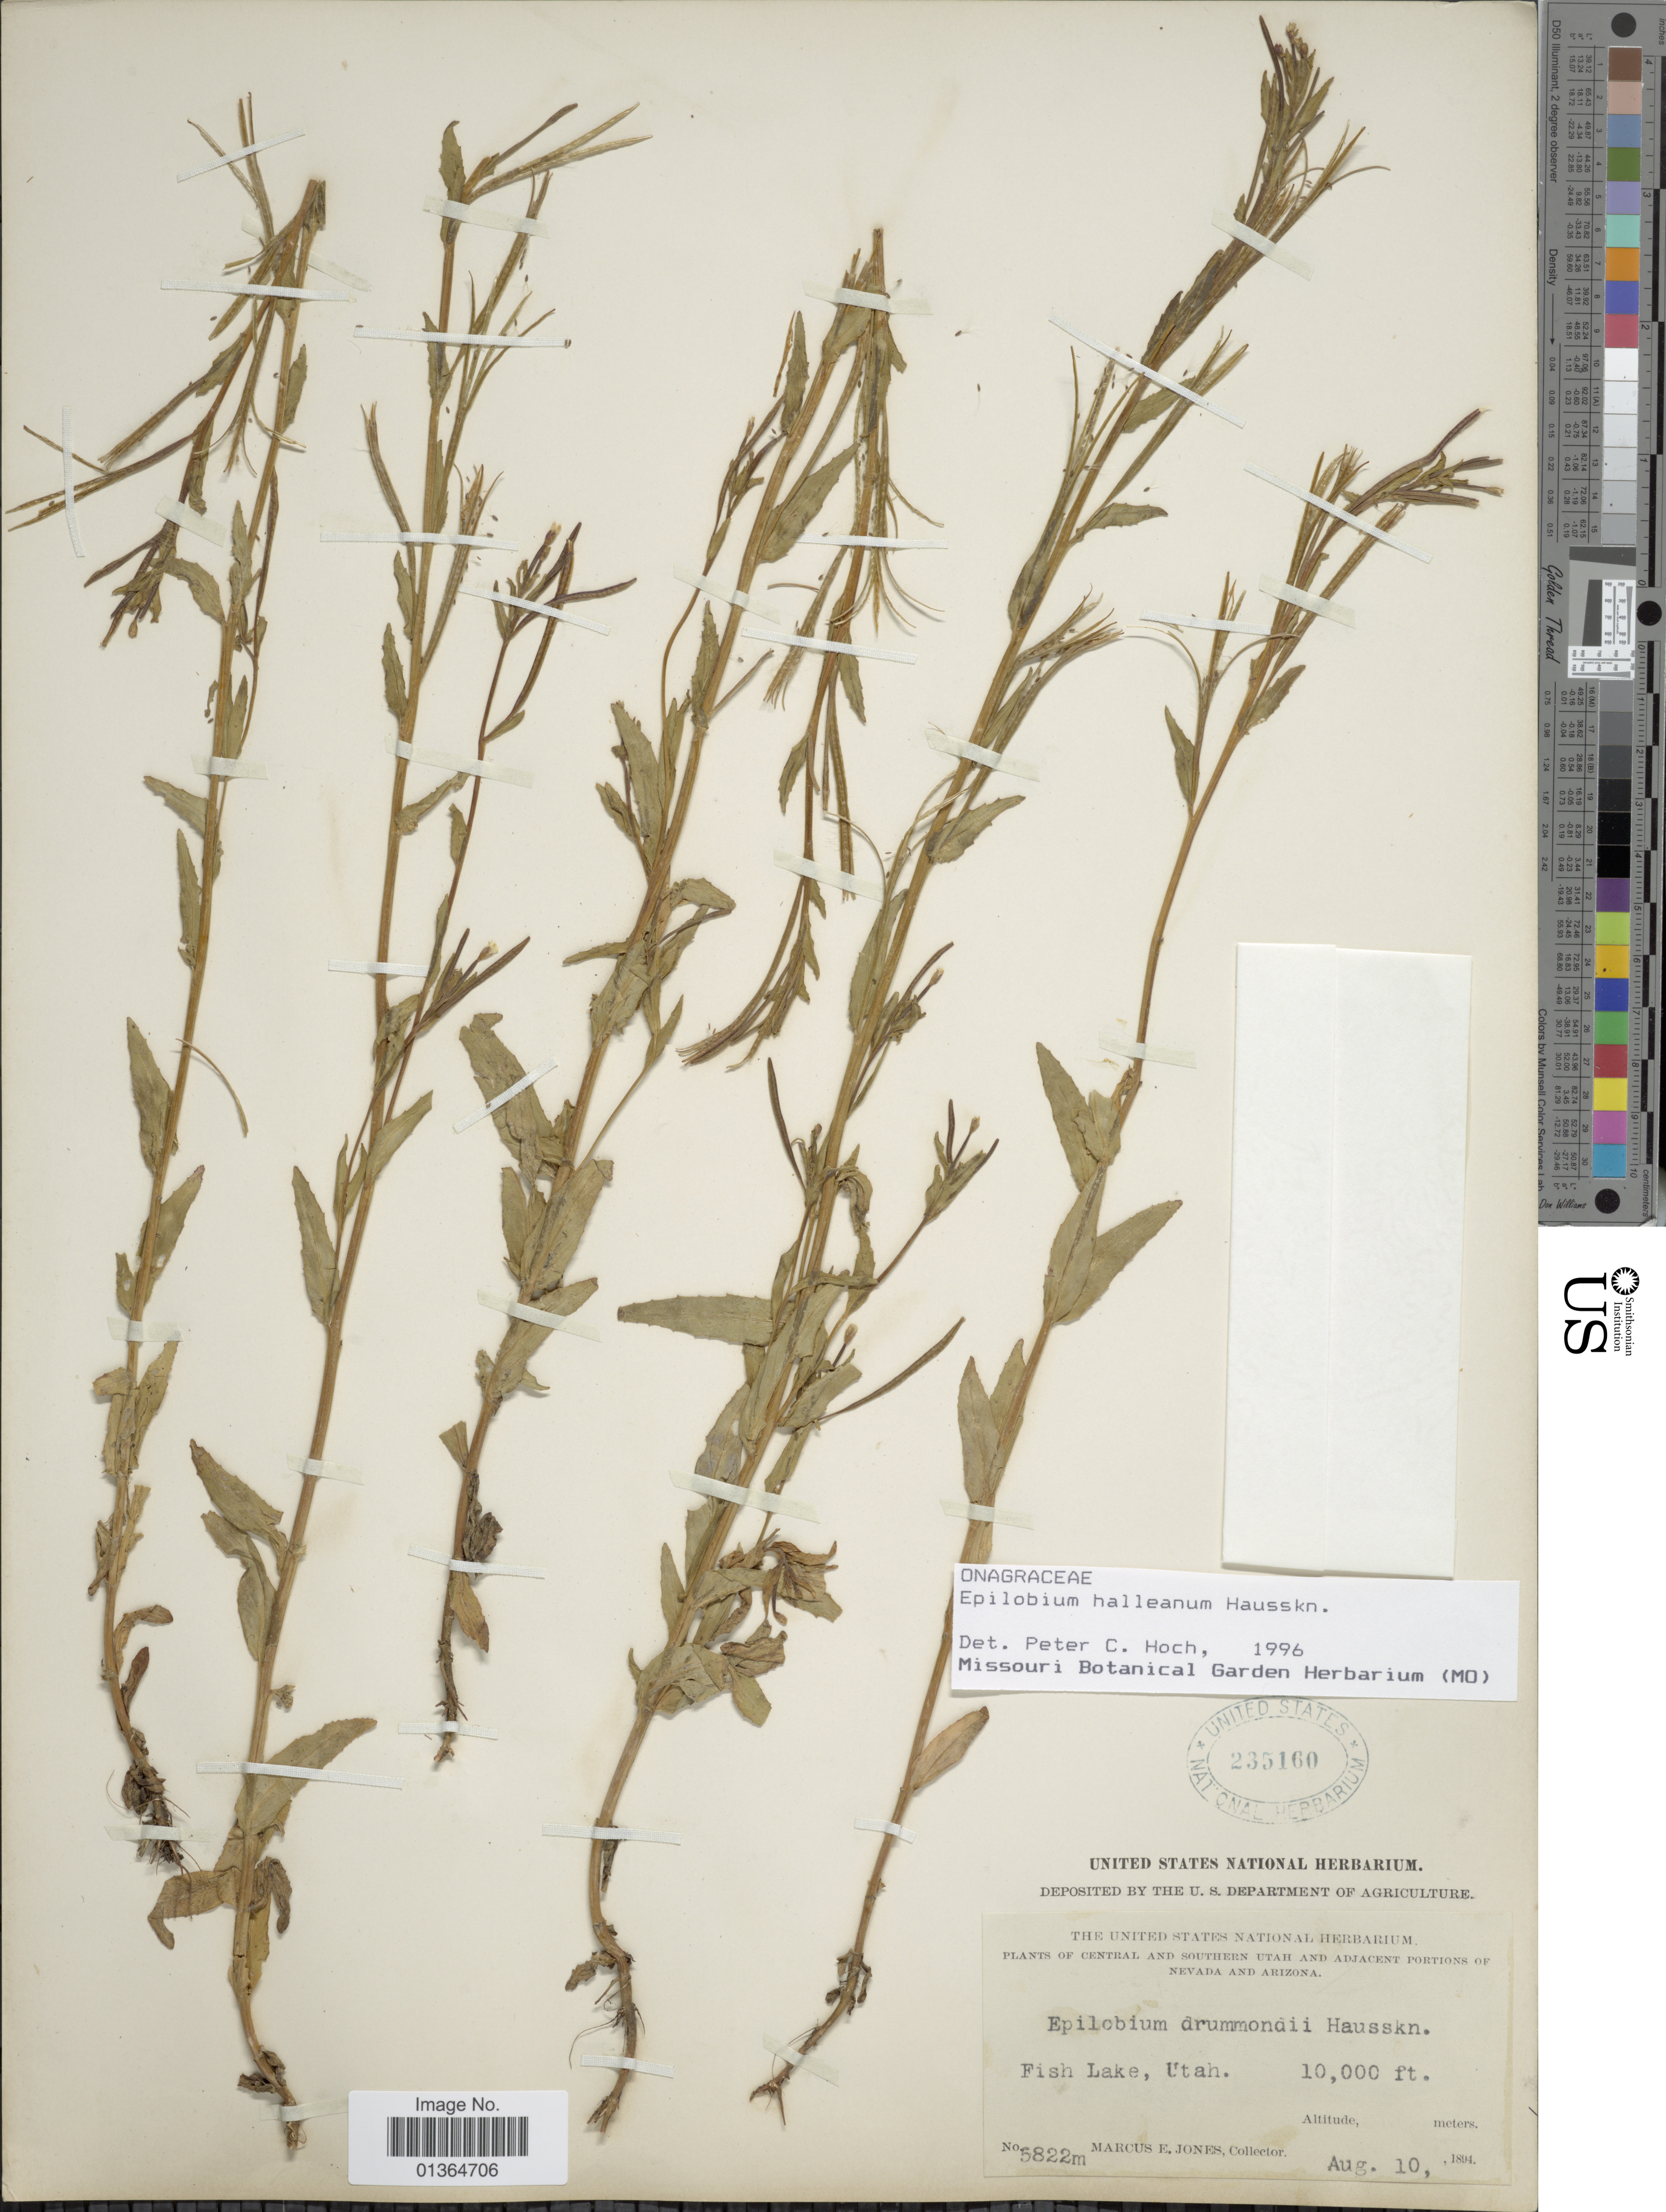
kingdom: Plantae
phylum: Tracheophyta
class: Magnoliopsida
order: Myrtales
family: Onagraceae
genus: Epilobium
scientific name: Epilobium hallianum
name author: Hausskn.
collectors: M. E. Jones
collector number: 5822m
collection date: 1894-08-10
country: United States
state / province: Utah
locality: Central and Southern Utah and adjacent portions of Nevada and Arizona. Fish Lake.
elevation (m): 3048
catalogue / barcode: US 235160